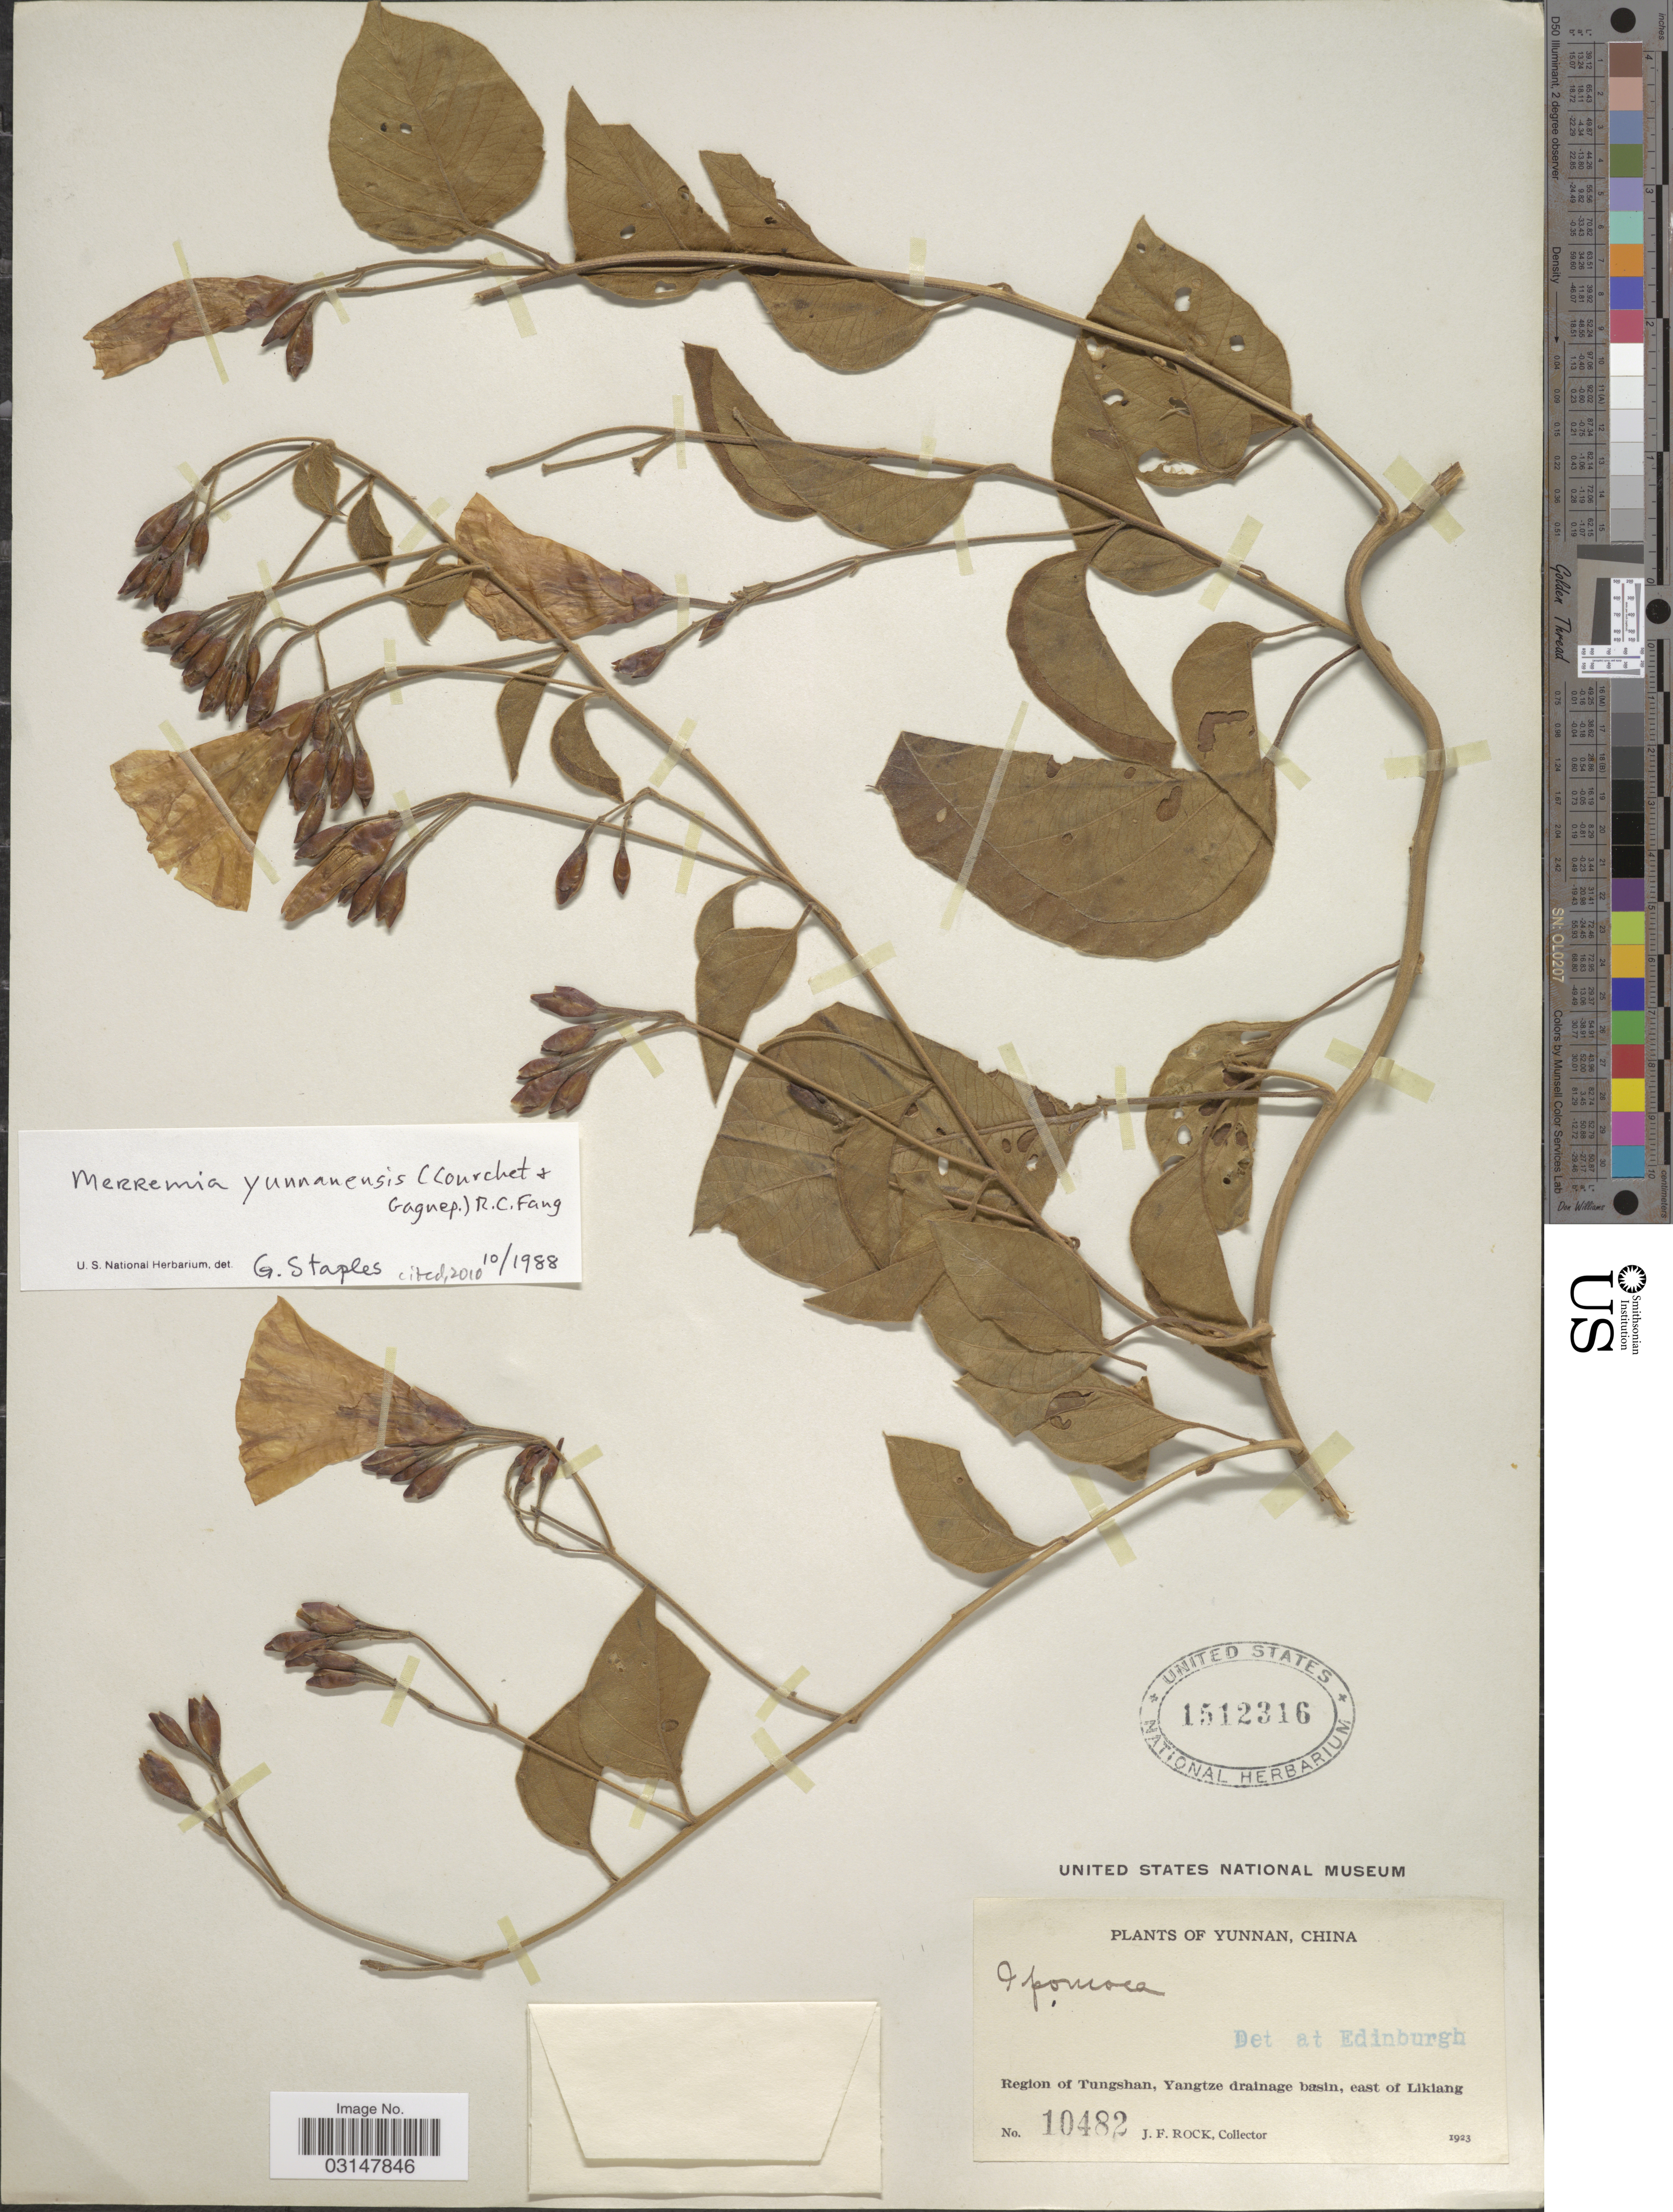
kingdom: Plantae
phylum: Tracheophyta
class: Magnoliopsida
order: Solanales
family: Convolvulaceae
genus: Merremia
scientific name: Merremia yunnanensis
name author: (Courchet & Gagnep.) R.C. Fang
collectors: J. Rock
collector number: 10482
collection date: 1923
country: China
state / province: Yunnan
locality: Region of Tungshan, Yangtze drainage basin, east of Likiang.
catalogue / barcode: US 1512316